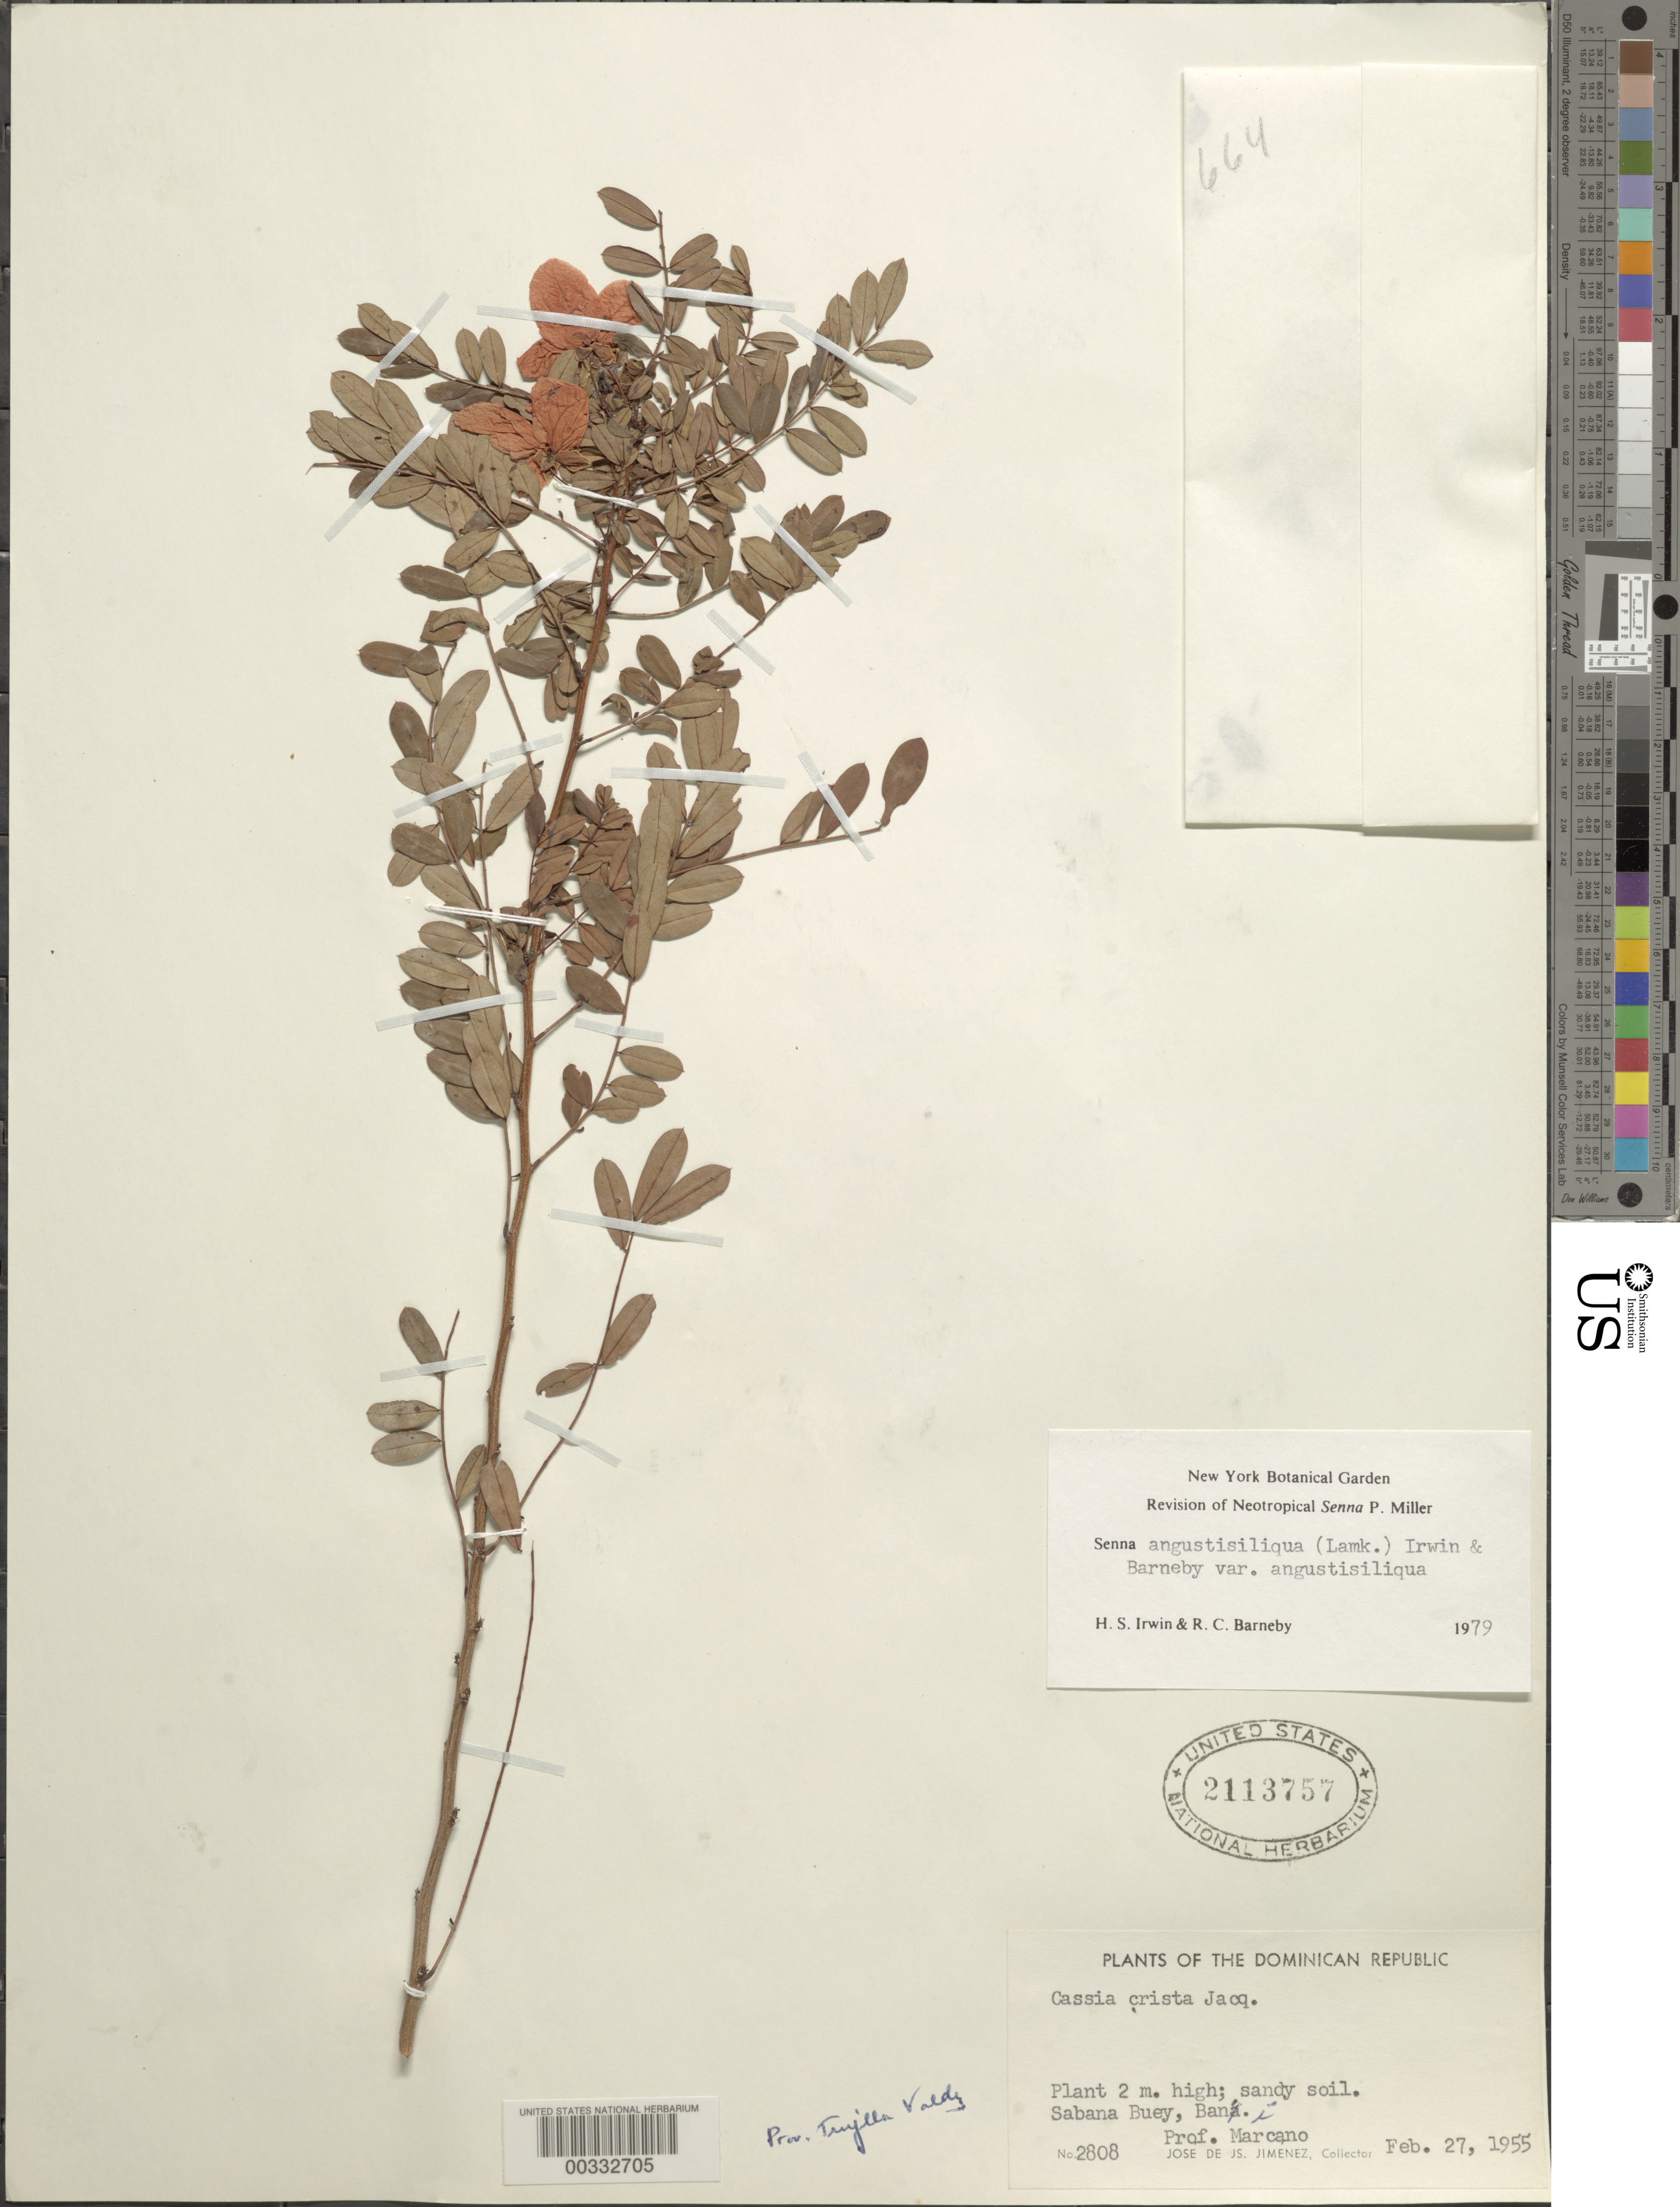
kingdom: Plantae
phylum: Tracheophyta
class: Magnoliopsida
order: Fabales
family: Fabaceae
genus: Senna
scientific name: Senna angustisiliqua var. angustisiliqua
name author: (Lam.) H.S. Irwin & Barneby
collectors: J. J. Jiménez Almonte & E. J. Marcano F.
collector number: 2808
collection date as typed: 27 Feb 1955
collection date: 1955-02-27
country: Dominican Republic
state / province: Peravia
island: Hispaniola Island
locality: Sabana buey, bani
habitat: Sandy soil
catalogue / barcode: US 2113757